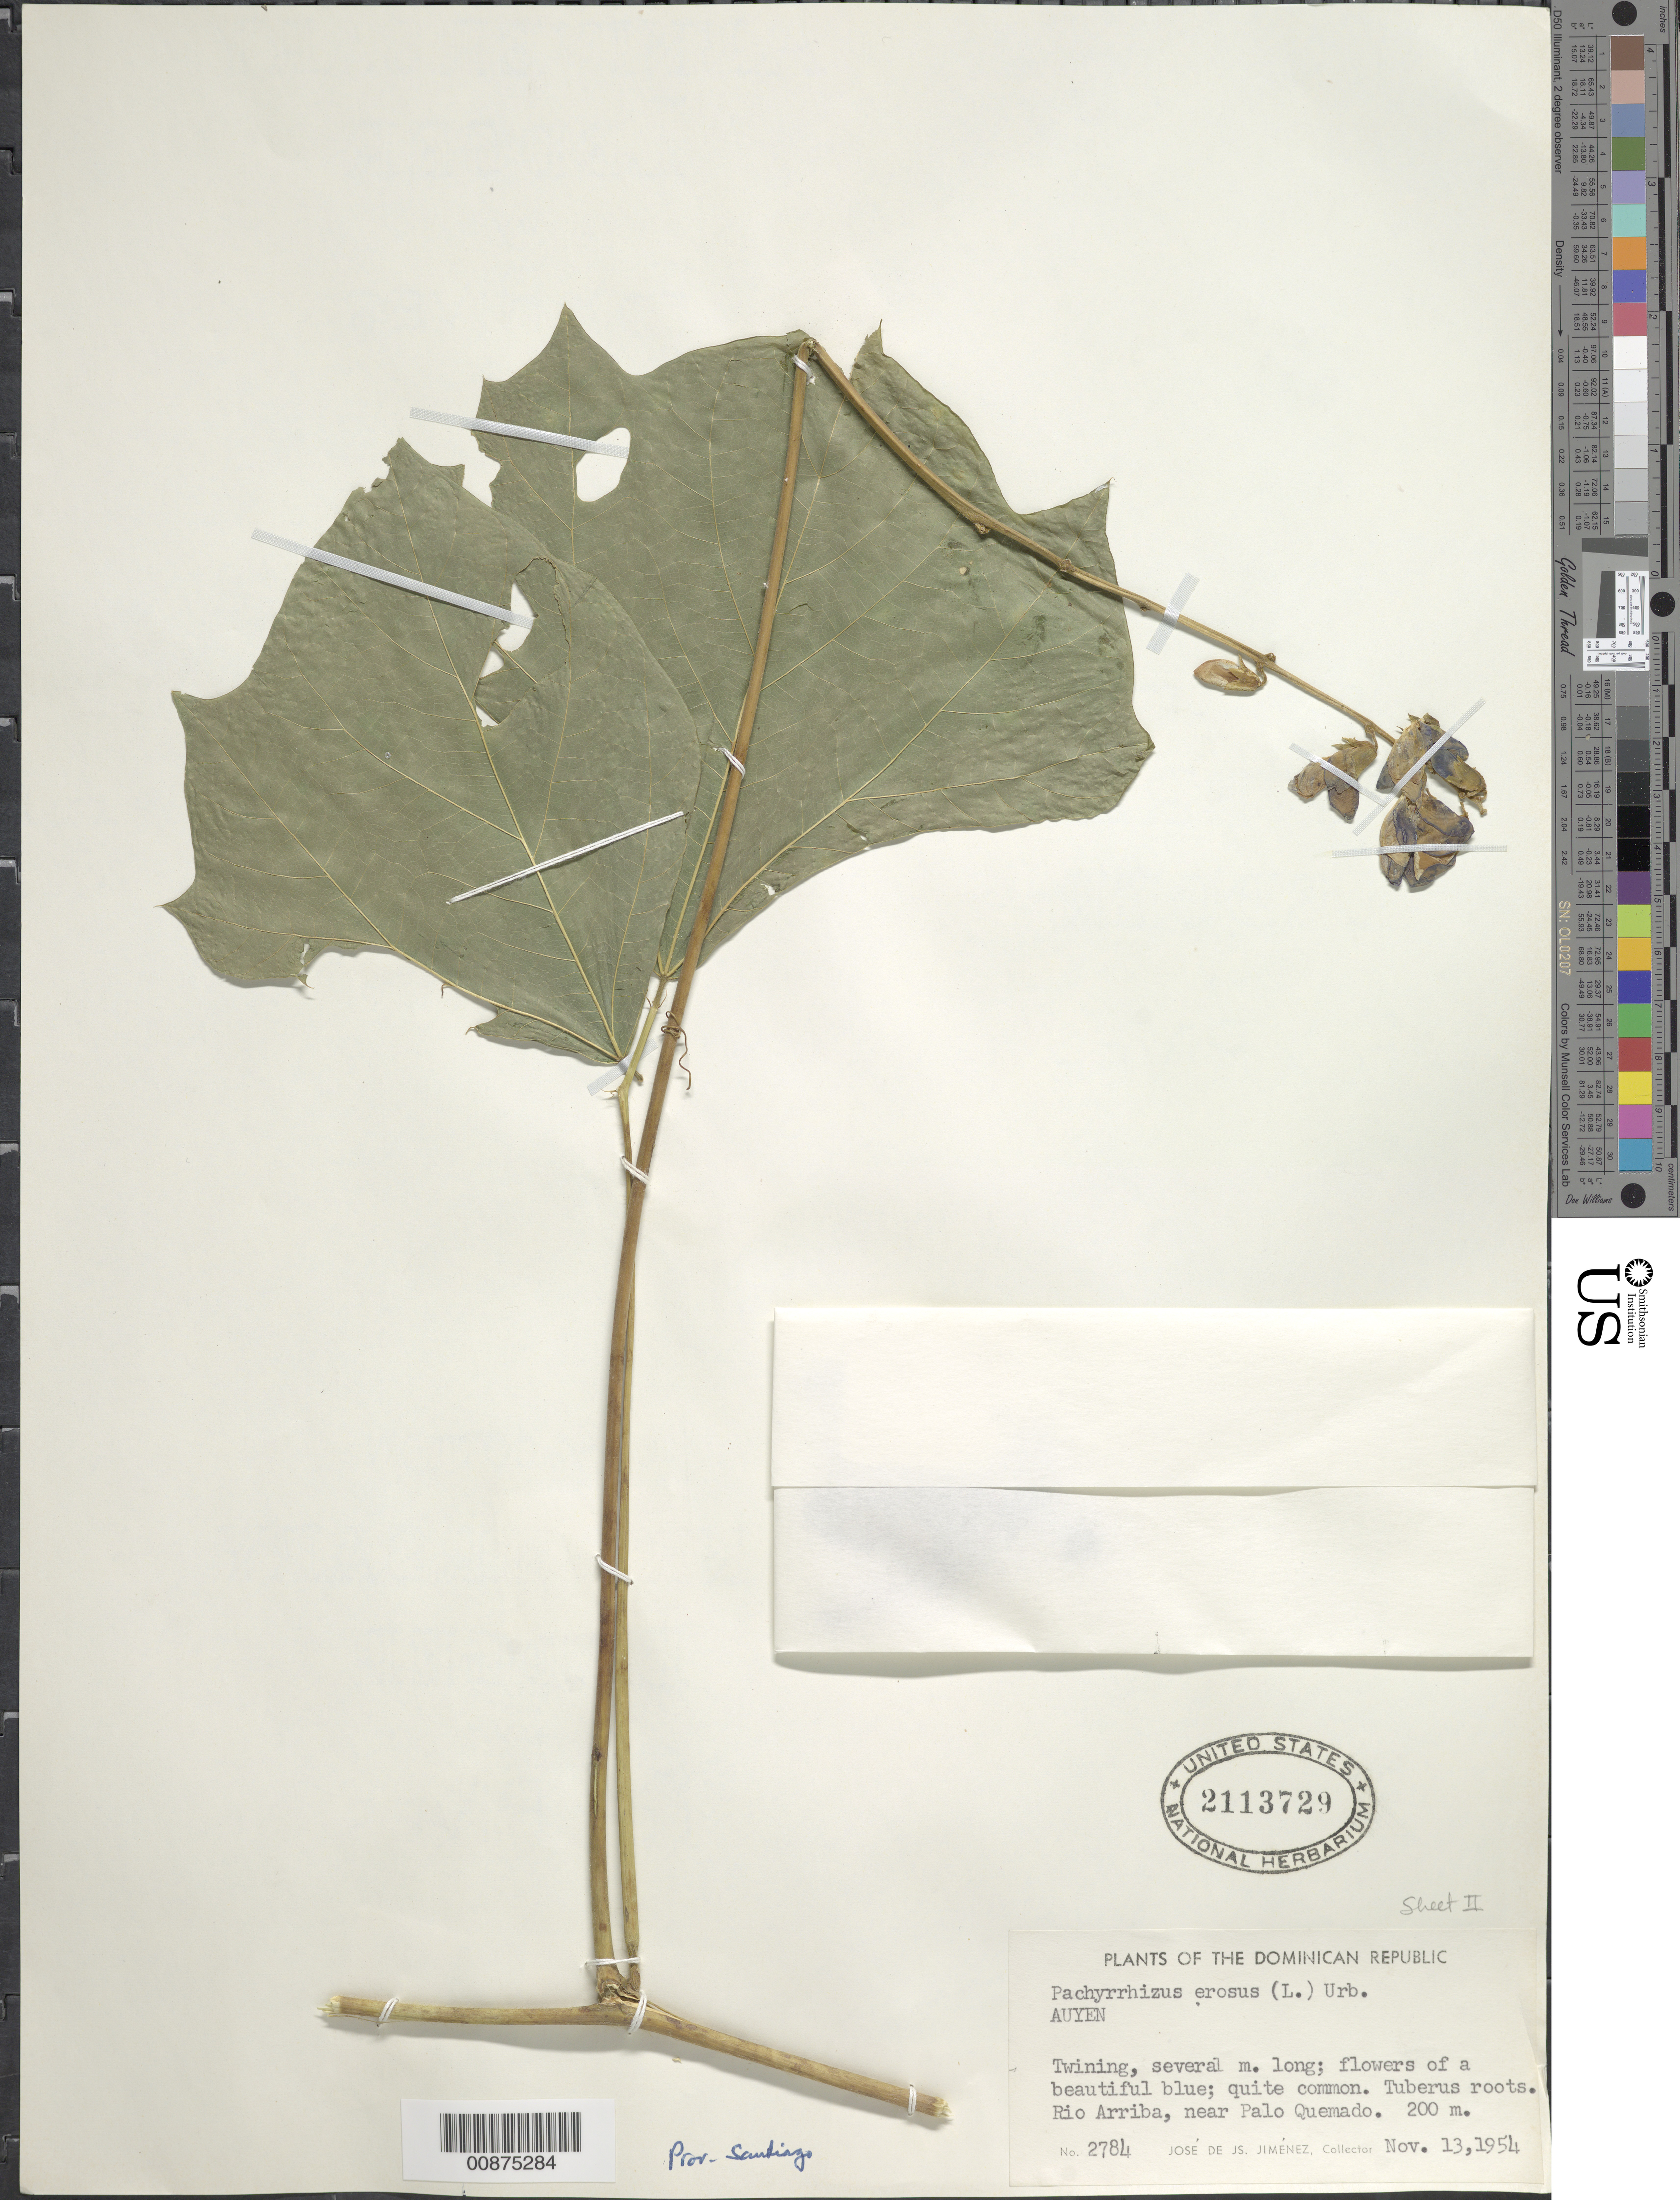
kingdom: Plantae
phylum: Tracheophyta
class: Magnoliopsida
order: Fabales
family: Fabaceae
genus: Pachyrhizus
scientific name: Pachyrhizus erosus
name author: (L.) Urb.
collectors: J. J. Jiménez Almonte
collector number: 2784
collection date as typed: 13 Nov 1954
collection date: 1954-11-13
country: Dominican Republic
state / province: Santiago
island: Hispaniola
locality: Río Arriba, near Palo Quemado.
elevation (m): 200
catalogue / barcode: US 2113729